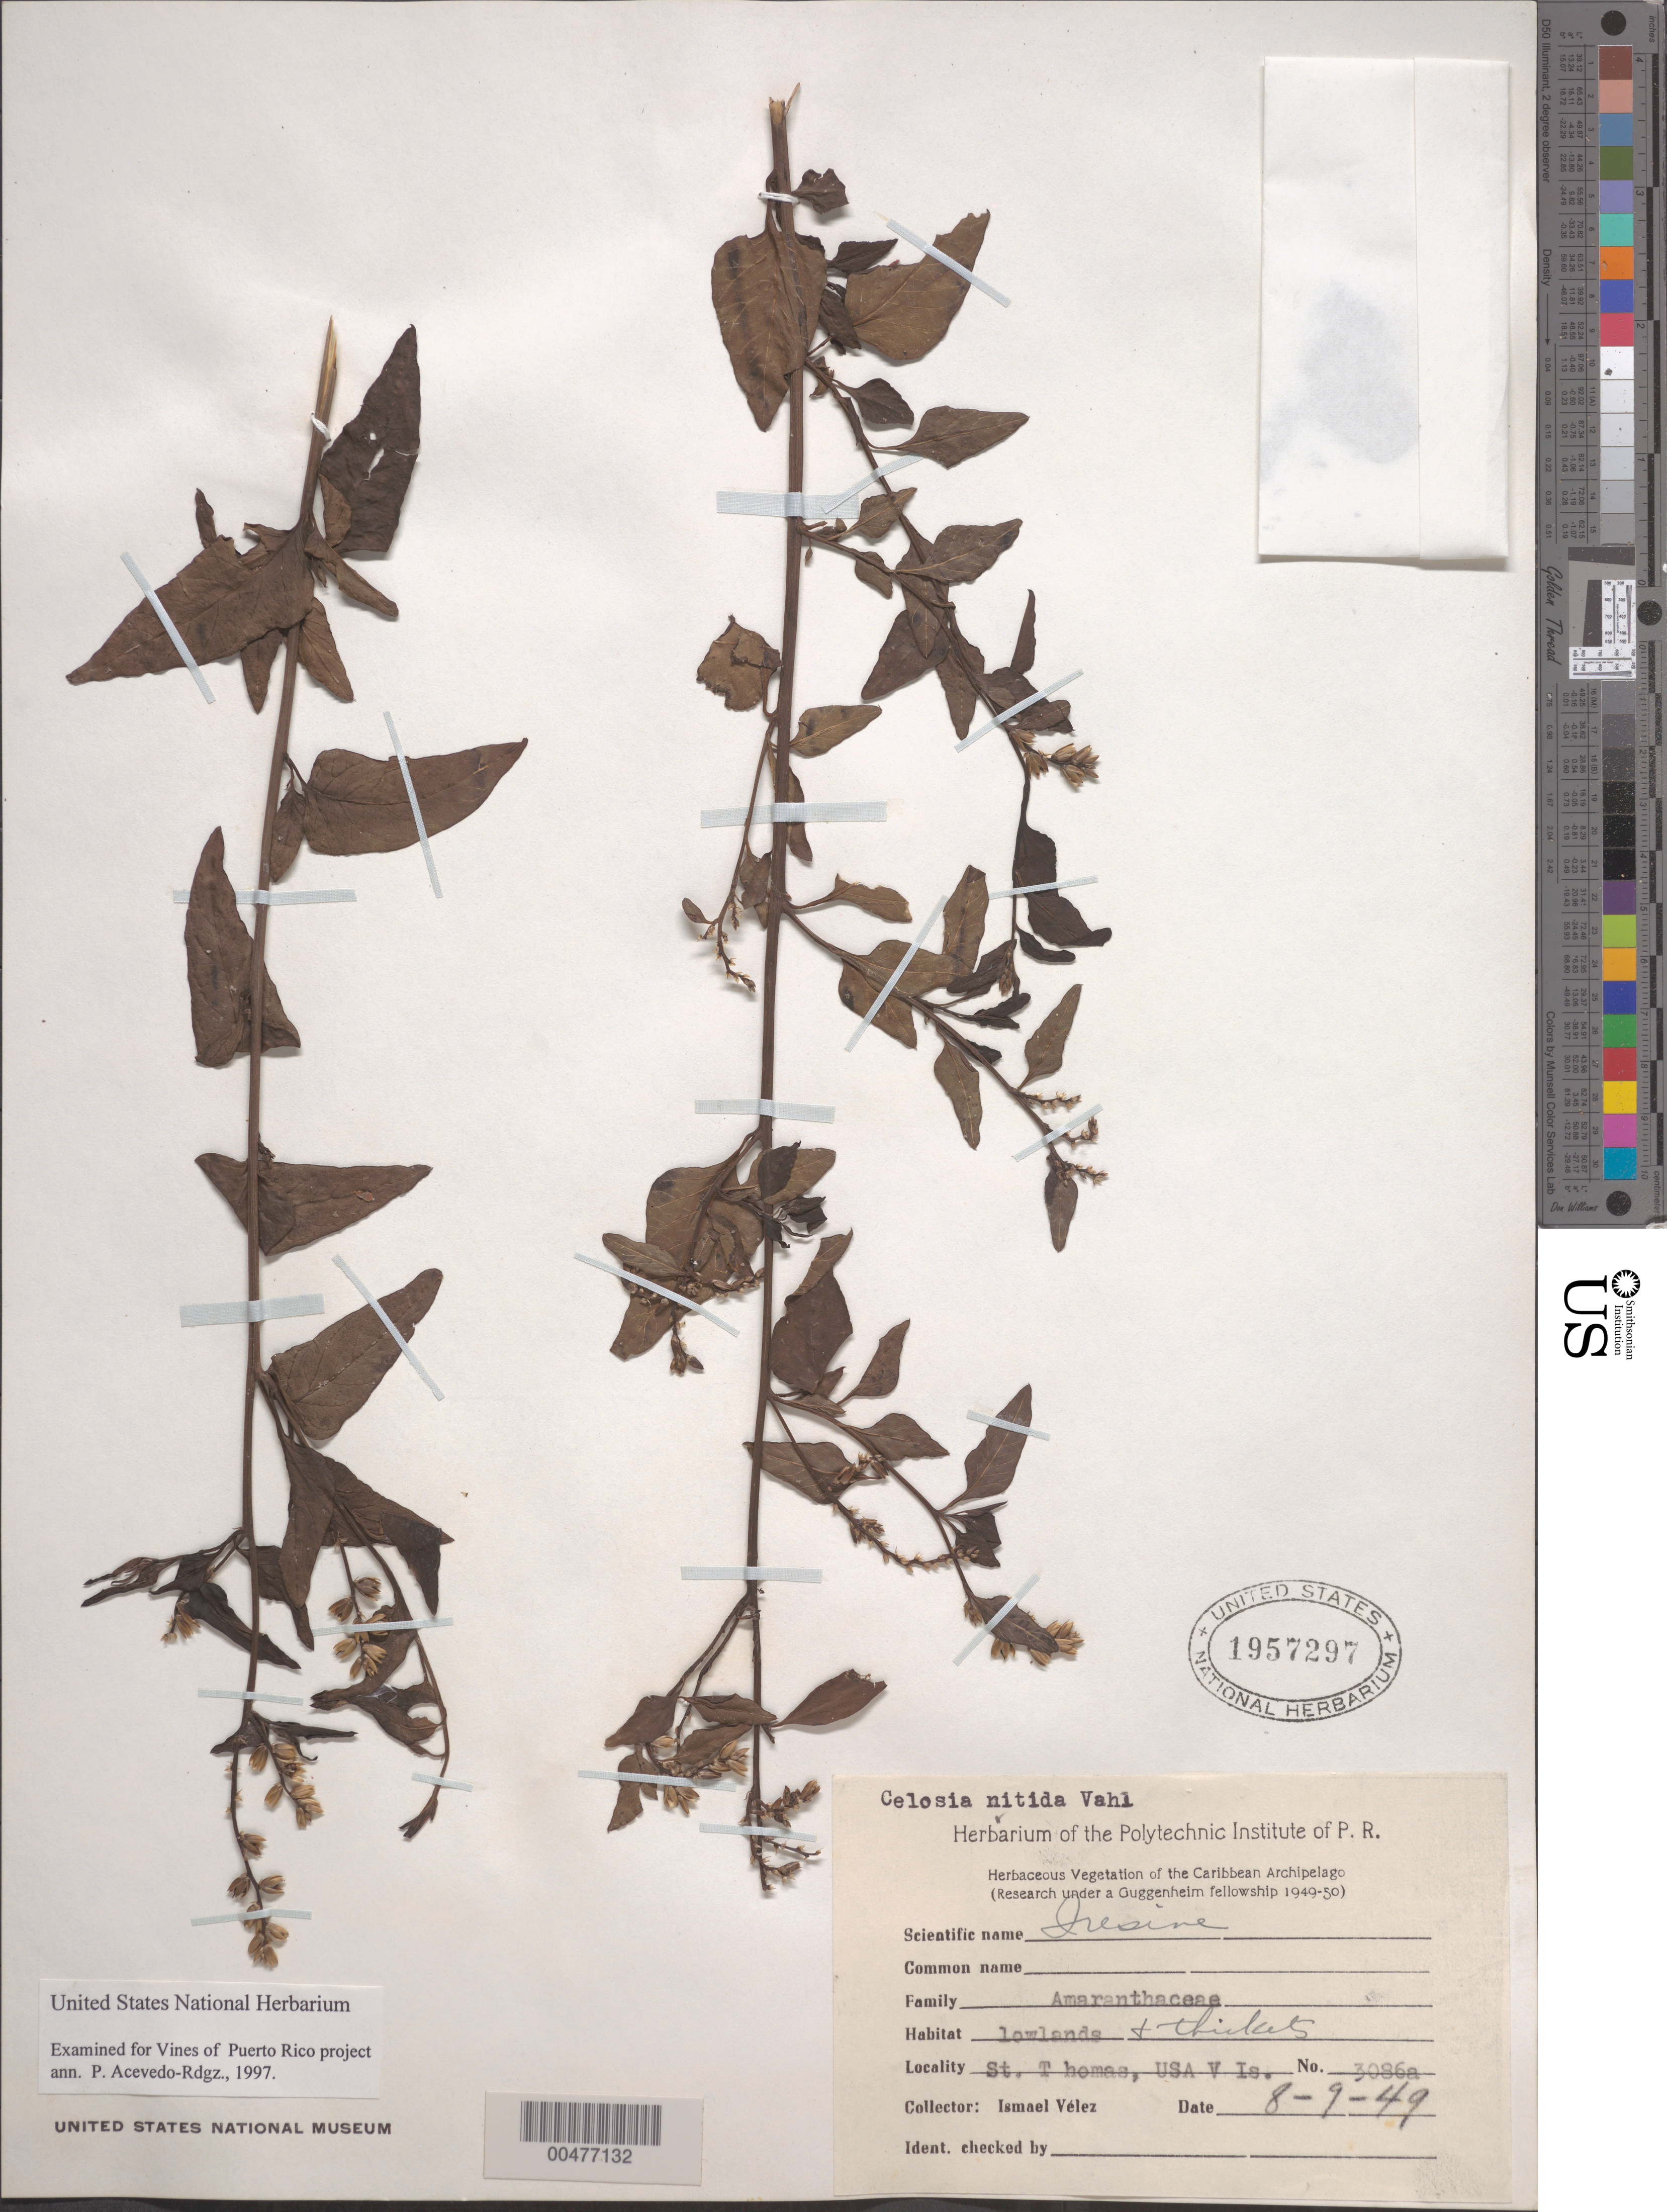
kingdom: Plantae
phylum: Tracheophyta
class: Magnoliopsida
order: Caryophyllales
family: Amaranthaceae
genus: Celosia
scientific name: Celosia nitida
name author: Vahl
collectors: I. Vélez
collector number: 3086a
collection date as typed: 09 Aug 1949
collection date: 1949-08-09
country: Puerto Rico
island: Greater Antilles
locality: . Lowlands.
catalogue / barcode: US 1957297